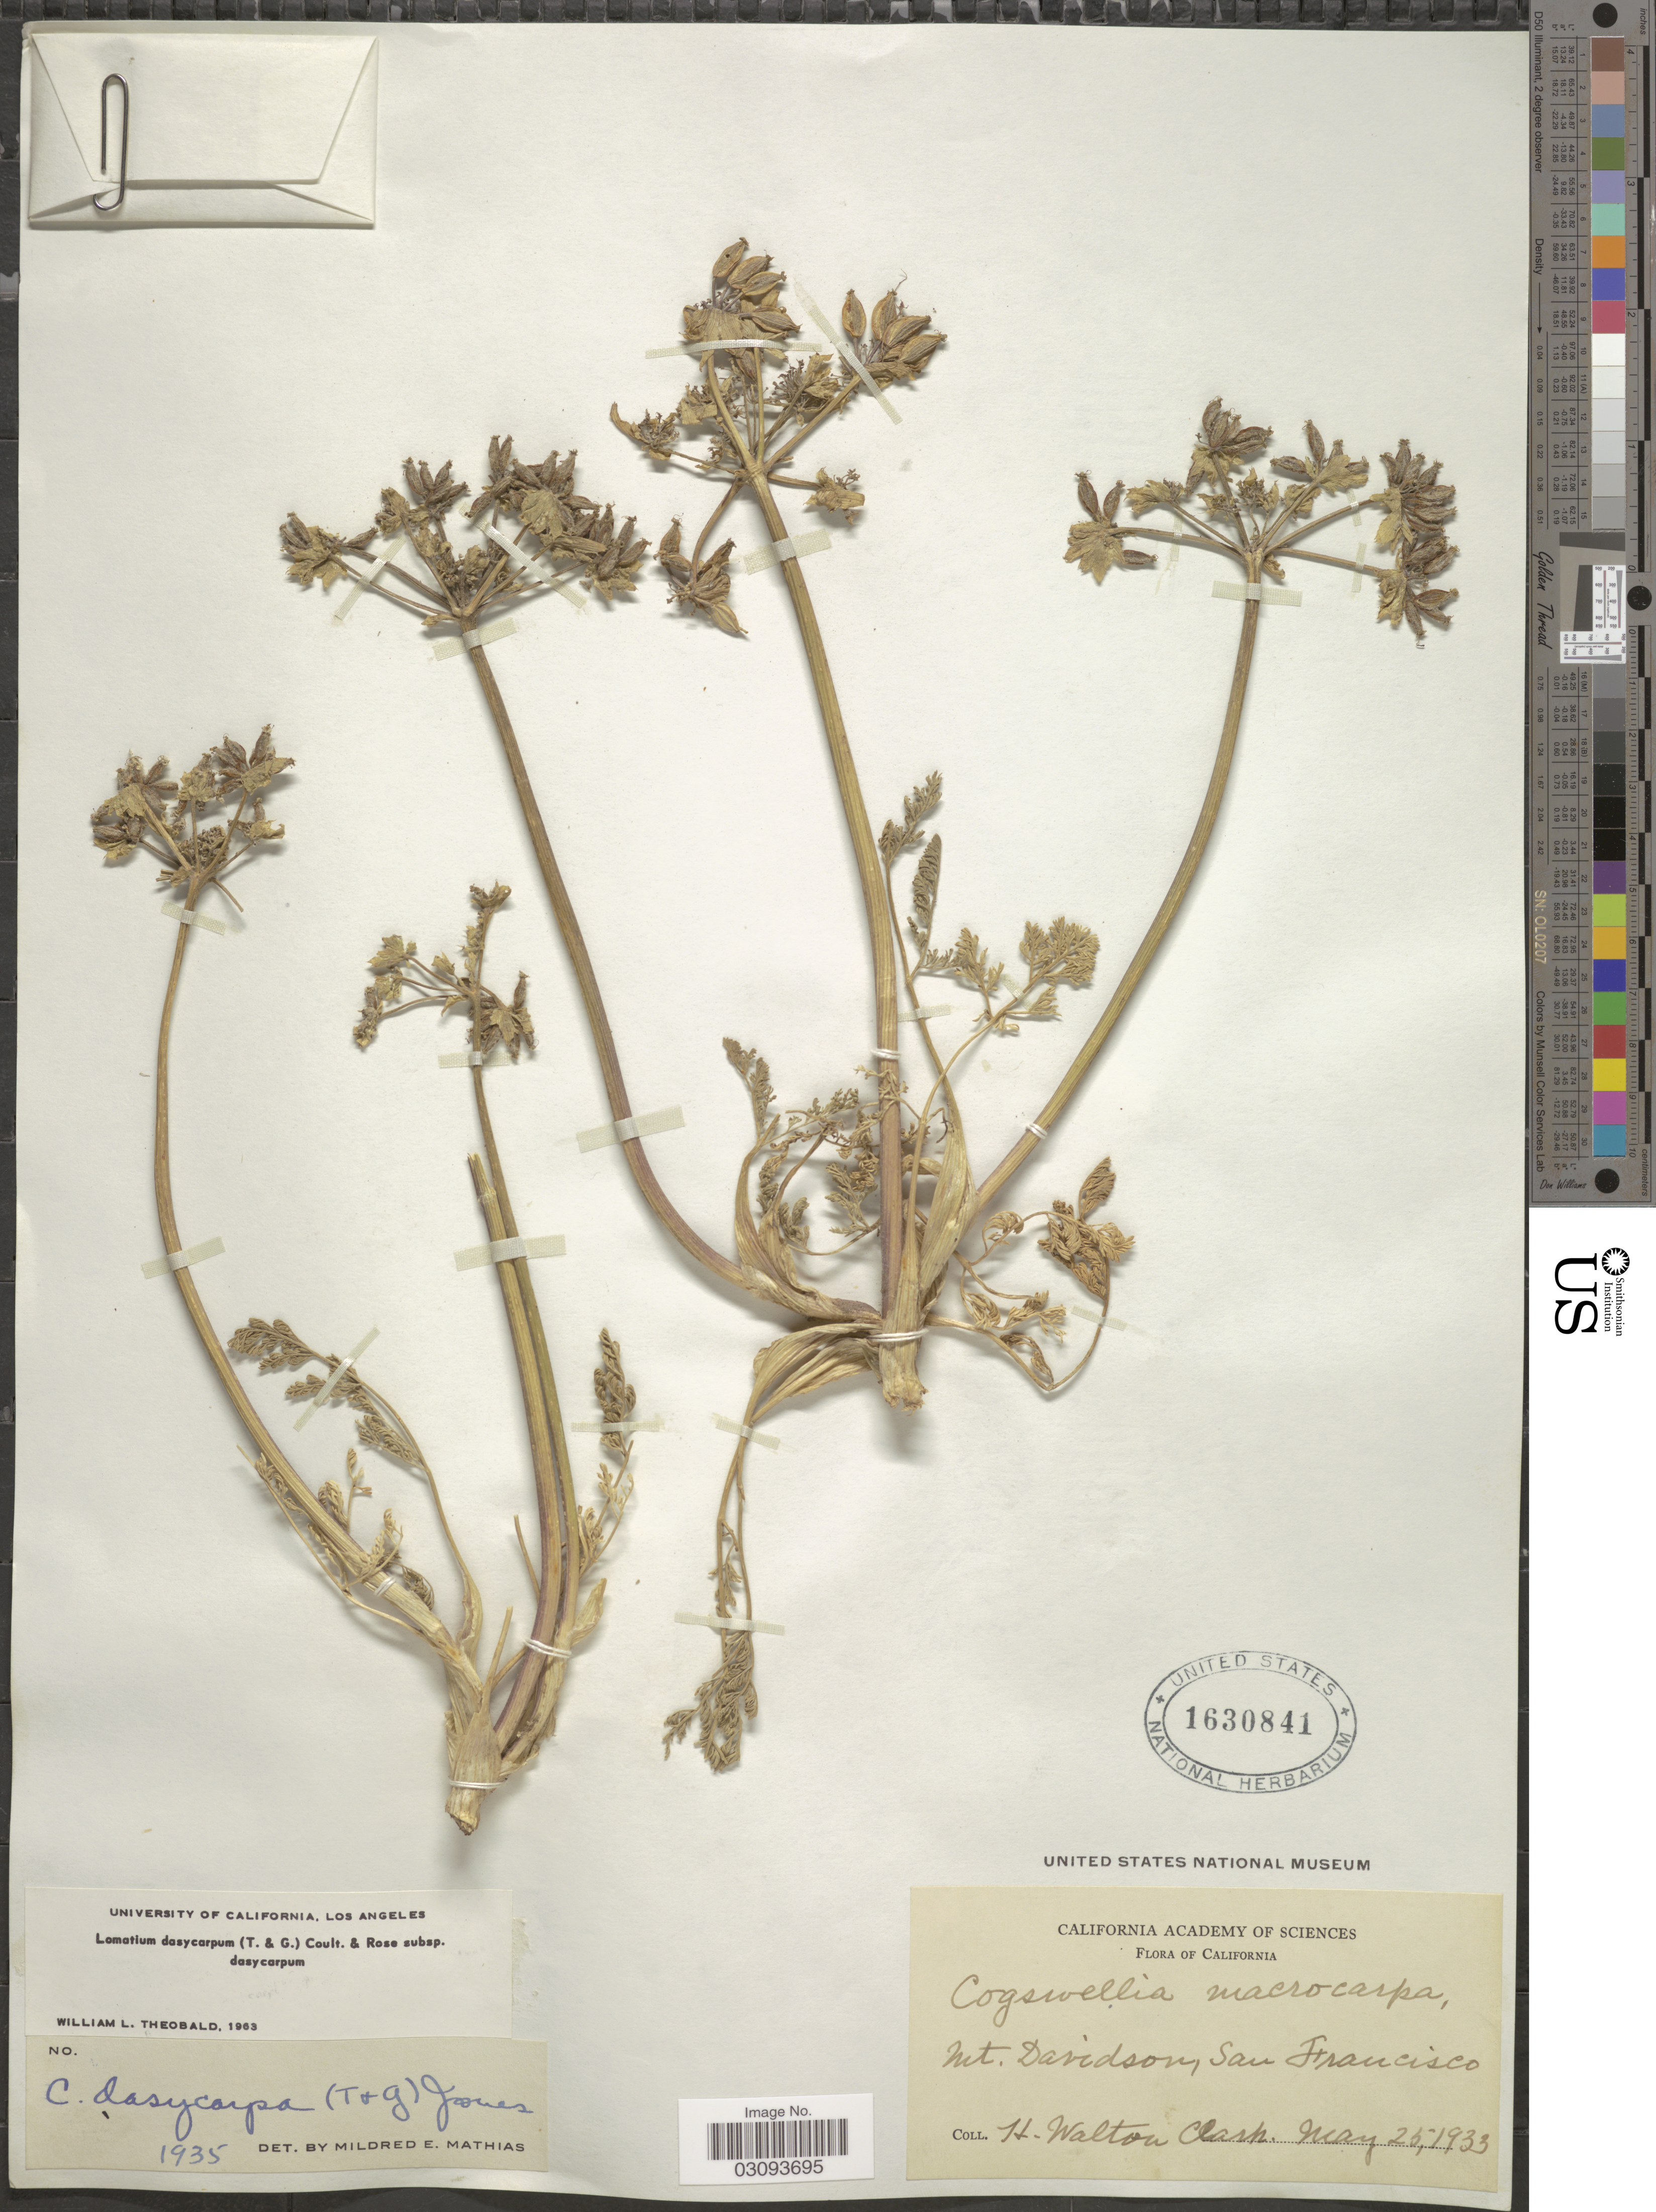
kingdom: Plantae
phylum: Tracheophyta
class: Magnoliopsida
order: Apiales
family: Apiaceae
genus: Lomatium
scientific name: Lomatium dasycarpum subsp. dasycarpum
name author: (Torr.) J.M. Coult. & Rose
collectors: H. Walton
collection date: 1933-05-25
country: United States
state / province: California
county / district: San Francisco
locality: Mt. Davidson, San Francisco.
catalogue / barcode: US 1630841